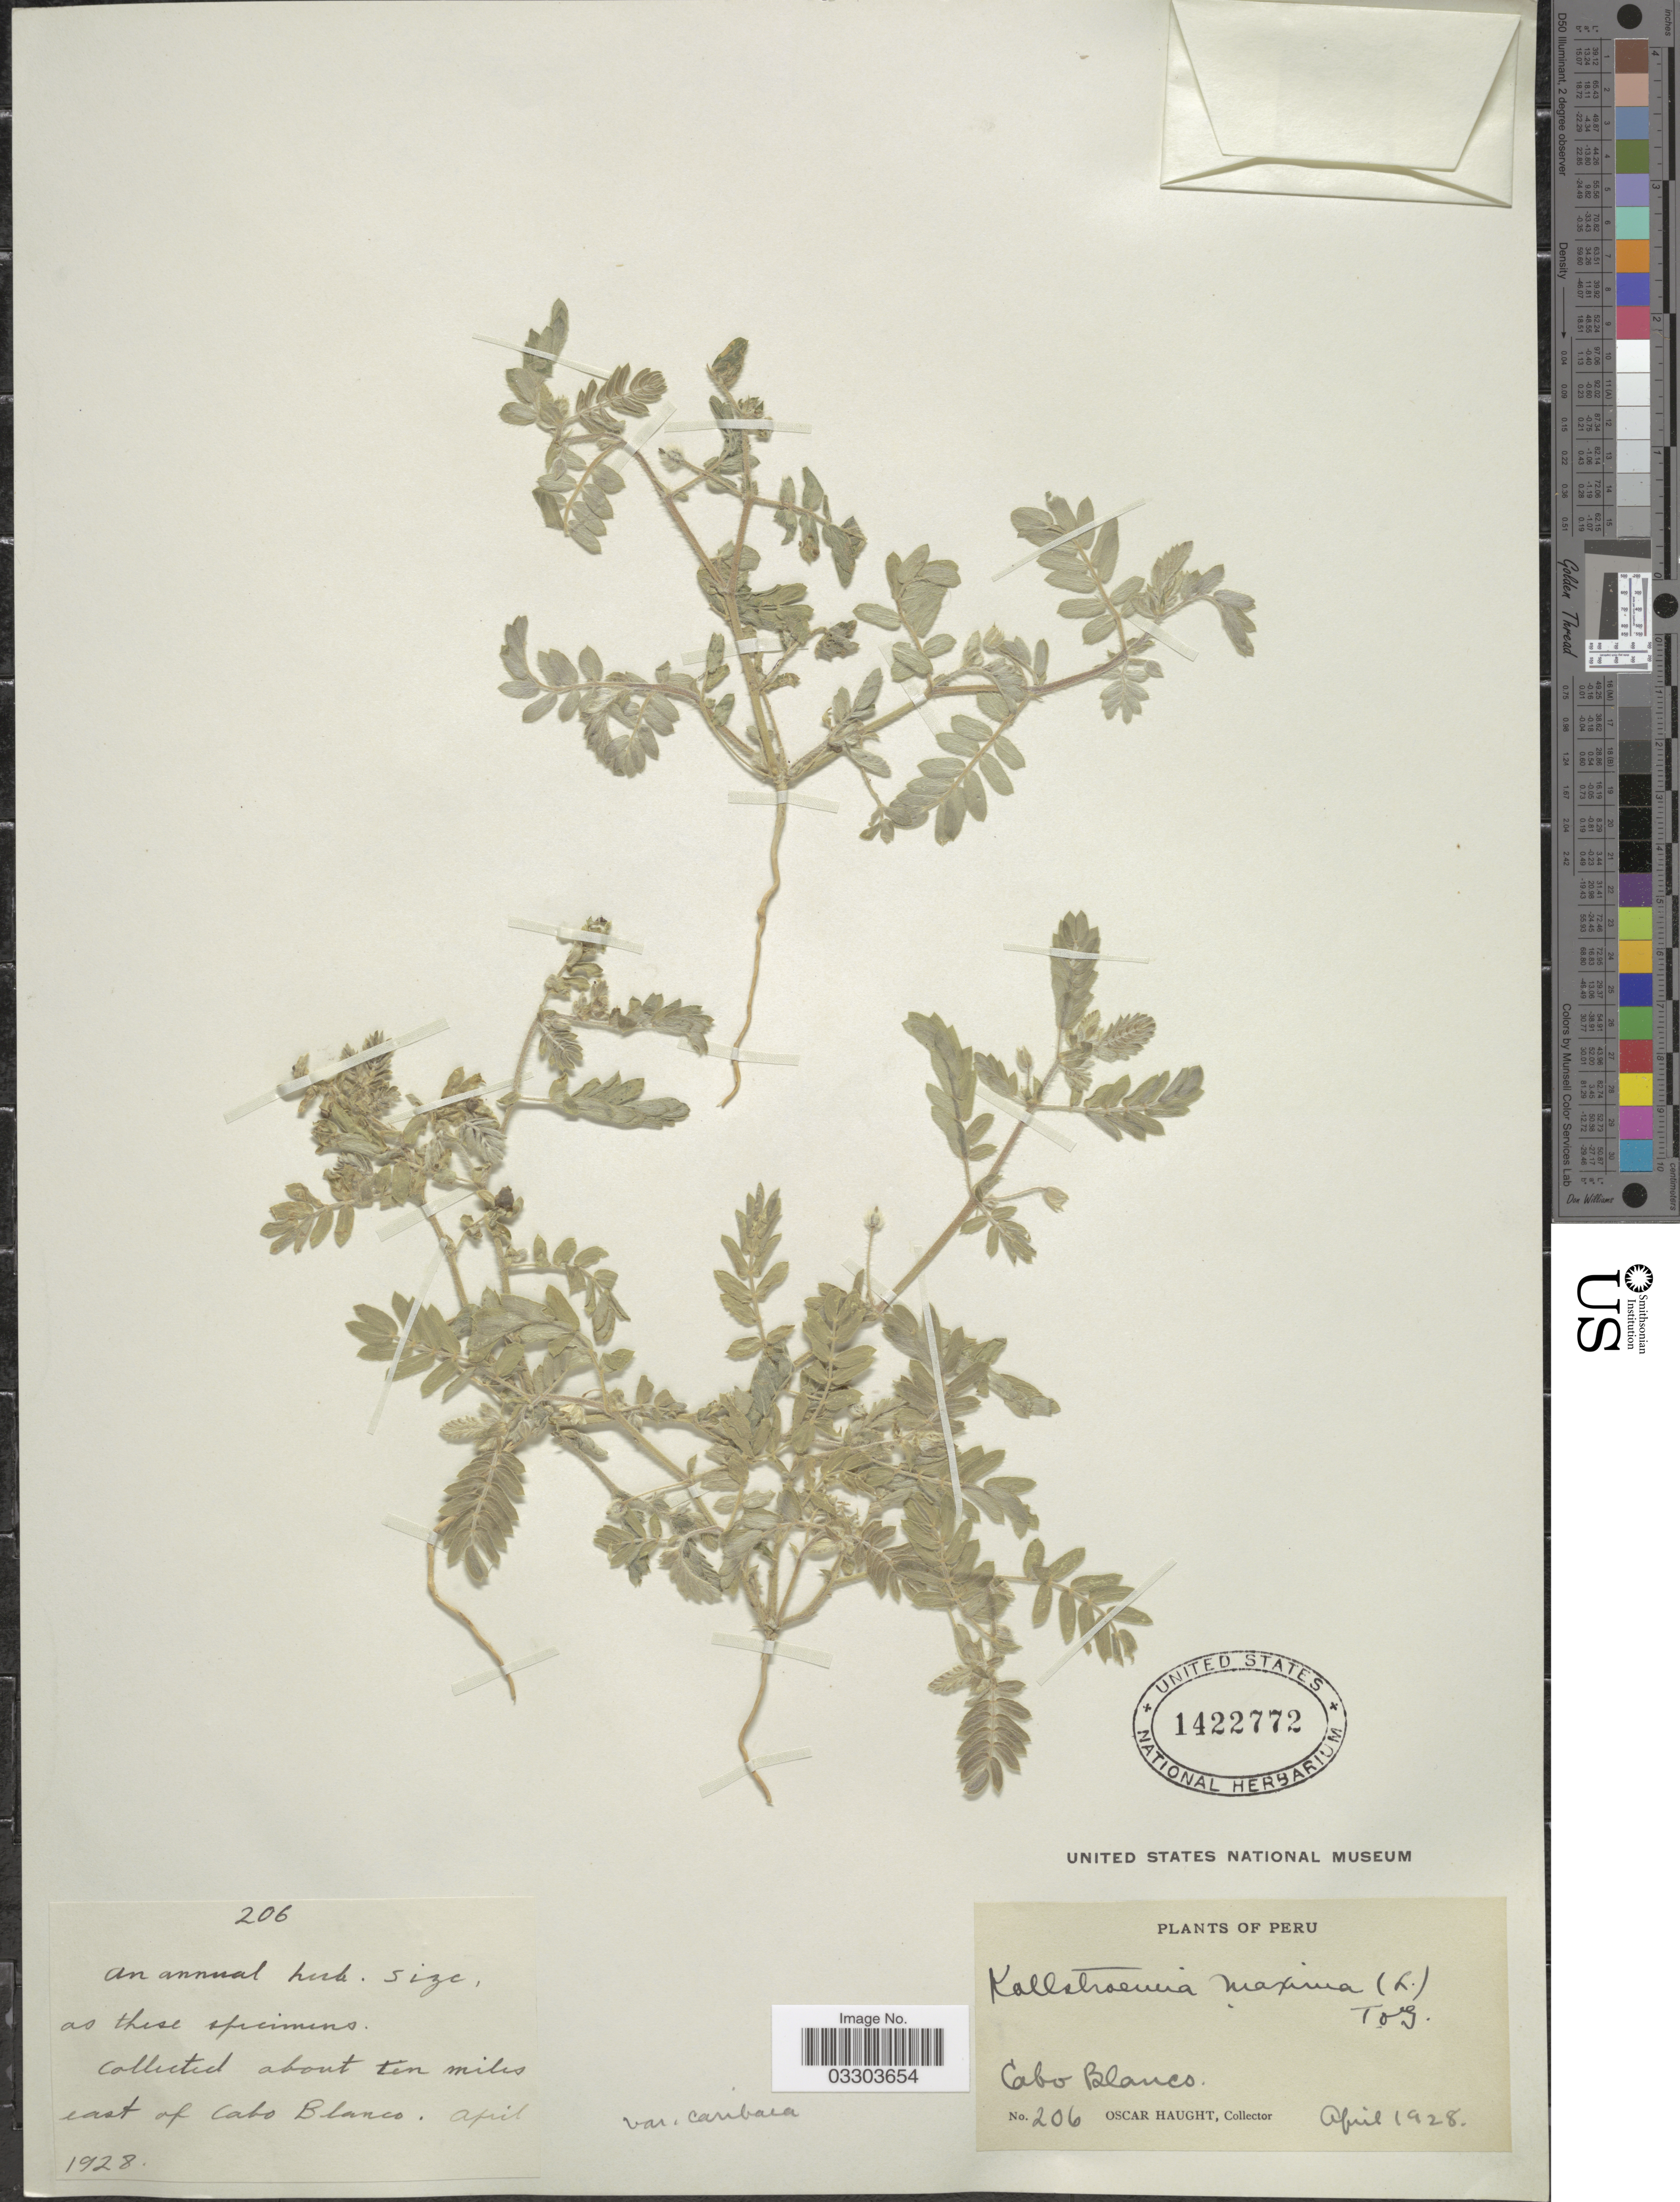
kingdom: Plantae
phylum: Tracheophyta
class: Magnoliopsida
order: Zygophyllales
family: Zygophyllaceae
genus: Tribulus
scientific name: Tribulus cistoides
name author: L.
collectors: O. Haught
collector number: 206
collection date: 1928-04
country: Peru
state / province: Piura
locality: Cabo Blanco. About ten miles east of Cabo Blanco.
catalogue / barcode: US 1422772